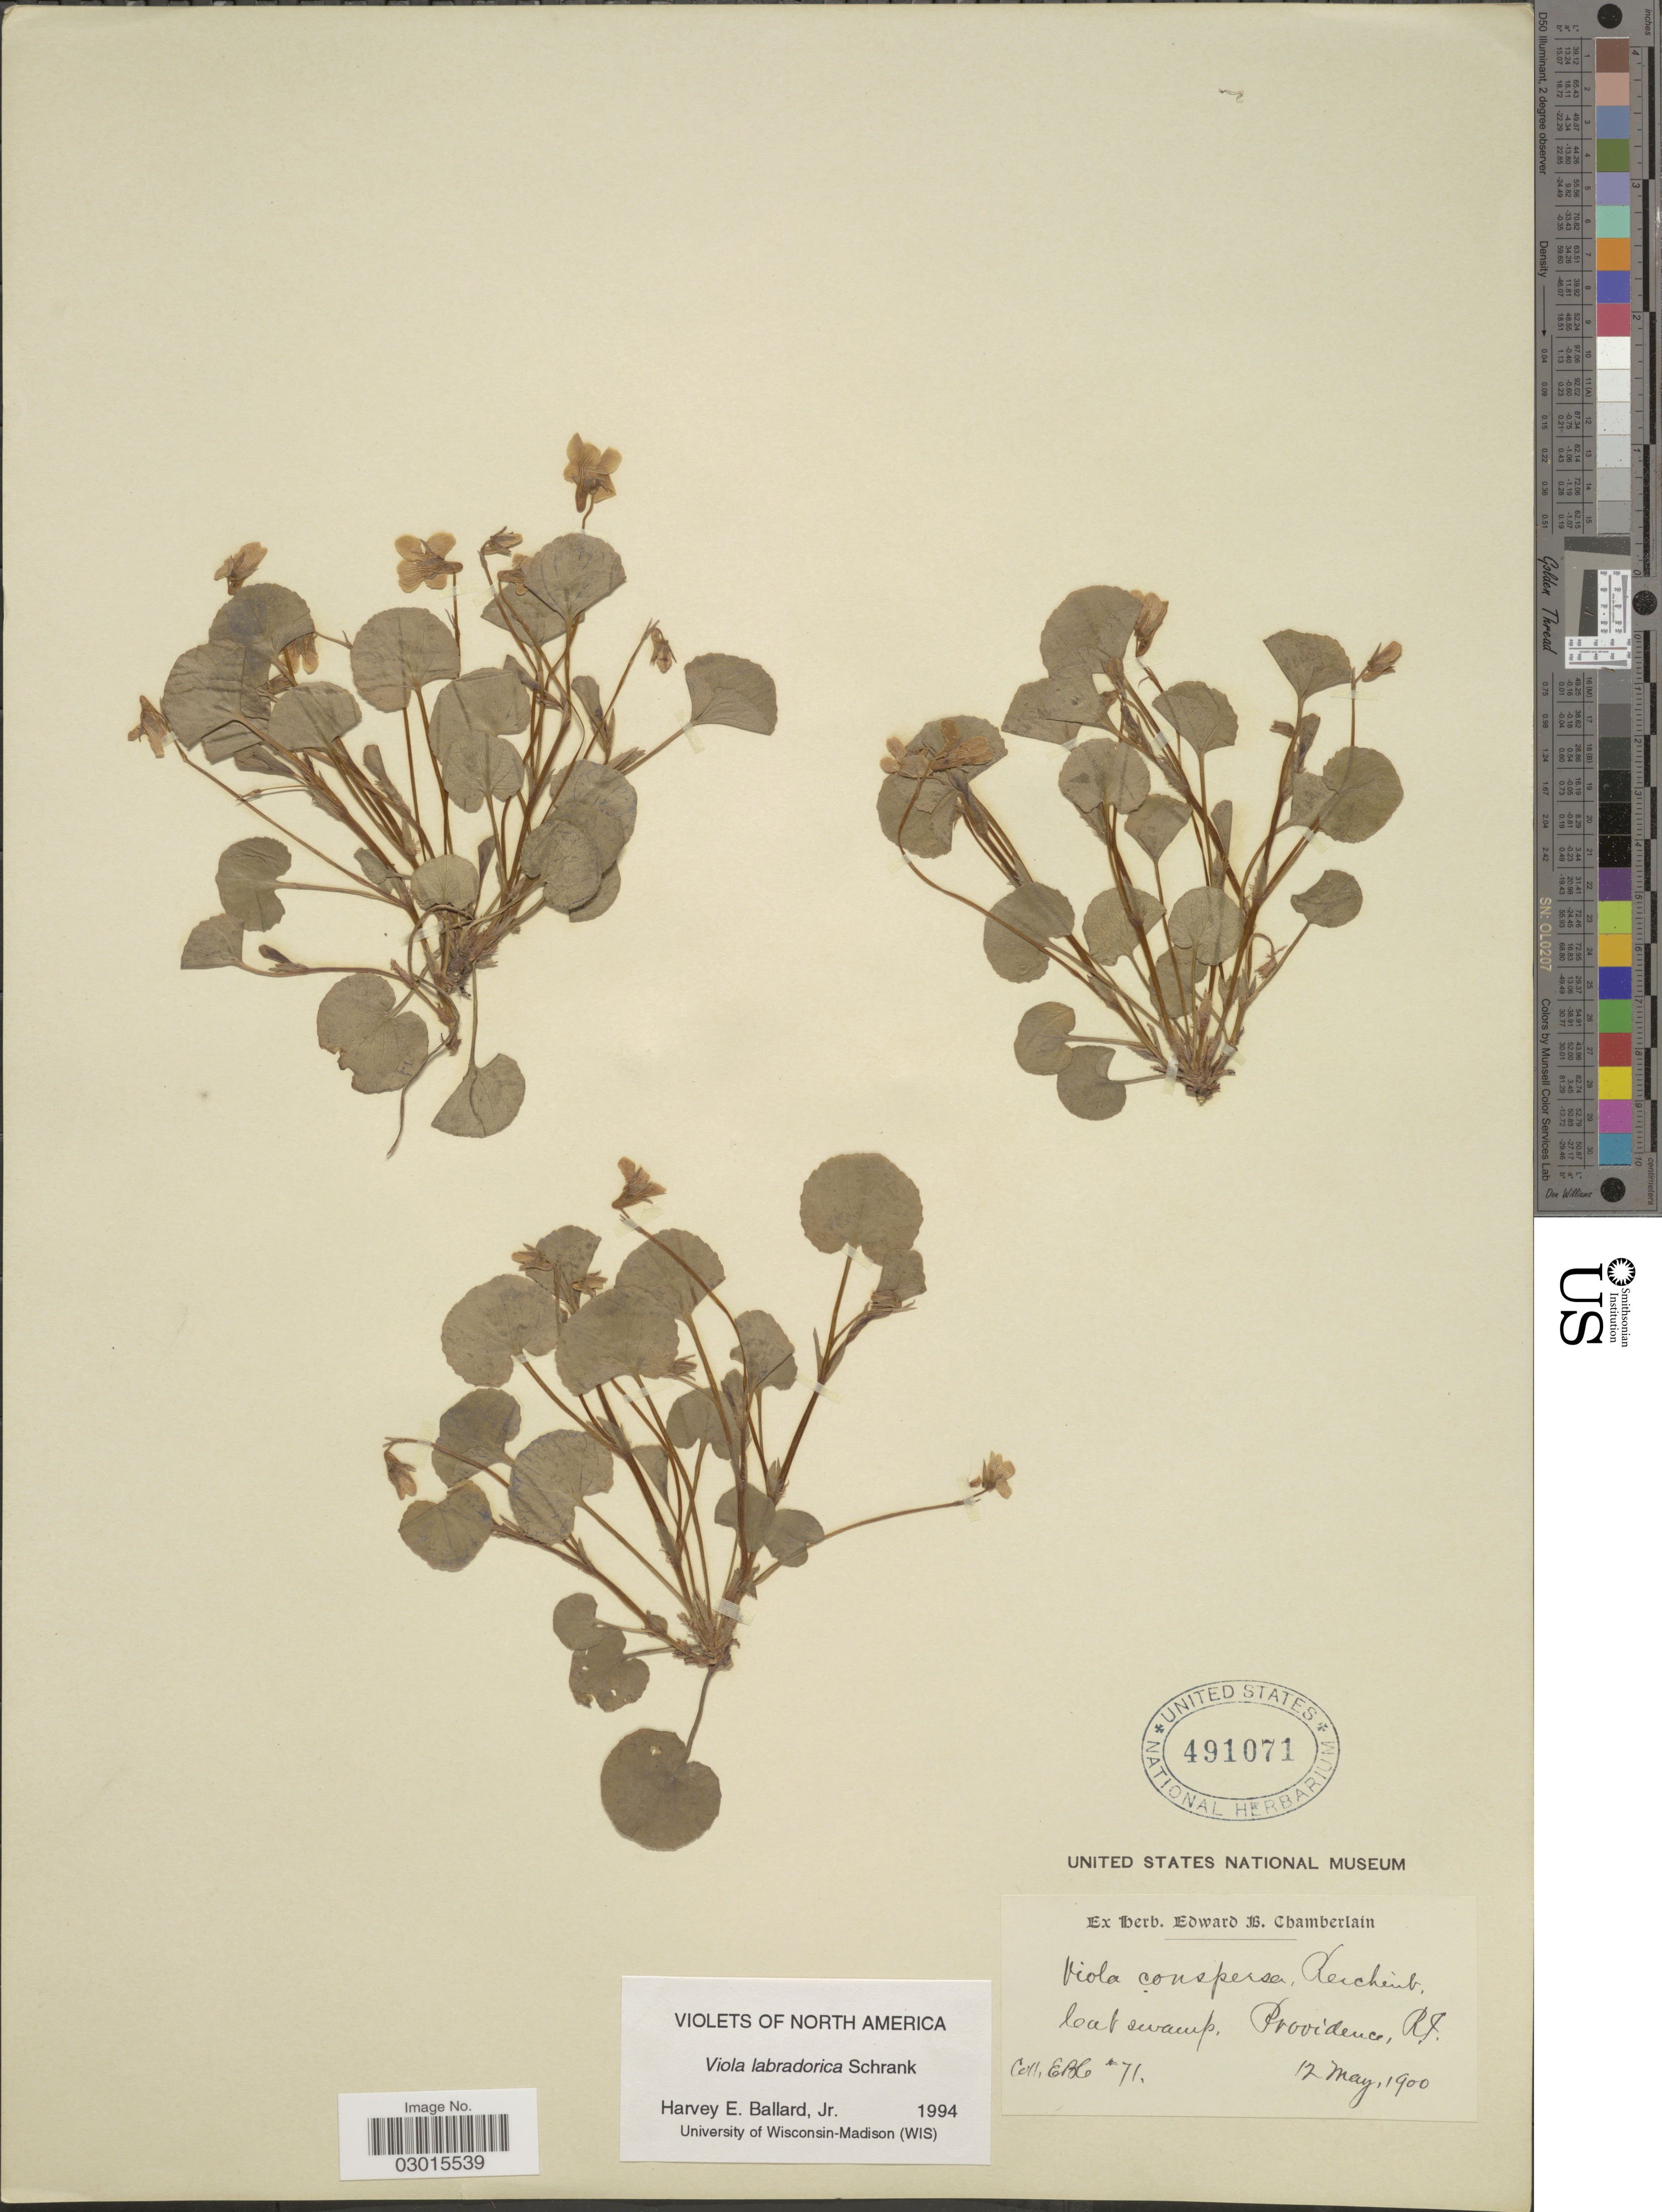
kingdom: Plantae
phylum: Tracheophyta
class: Magnoliopsida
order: Malpighiales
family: Violaceae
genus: Viola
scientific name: Viola labradorica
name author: Schrank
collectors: E. Chamberlain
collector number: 71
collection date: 1900-05-12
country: United States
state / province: Rhode Island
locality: Providence, R.I.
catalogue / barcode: US 491071